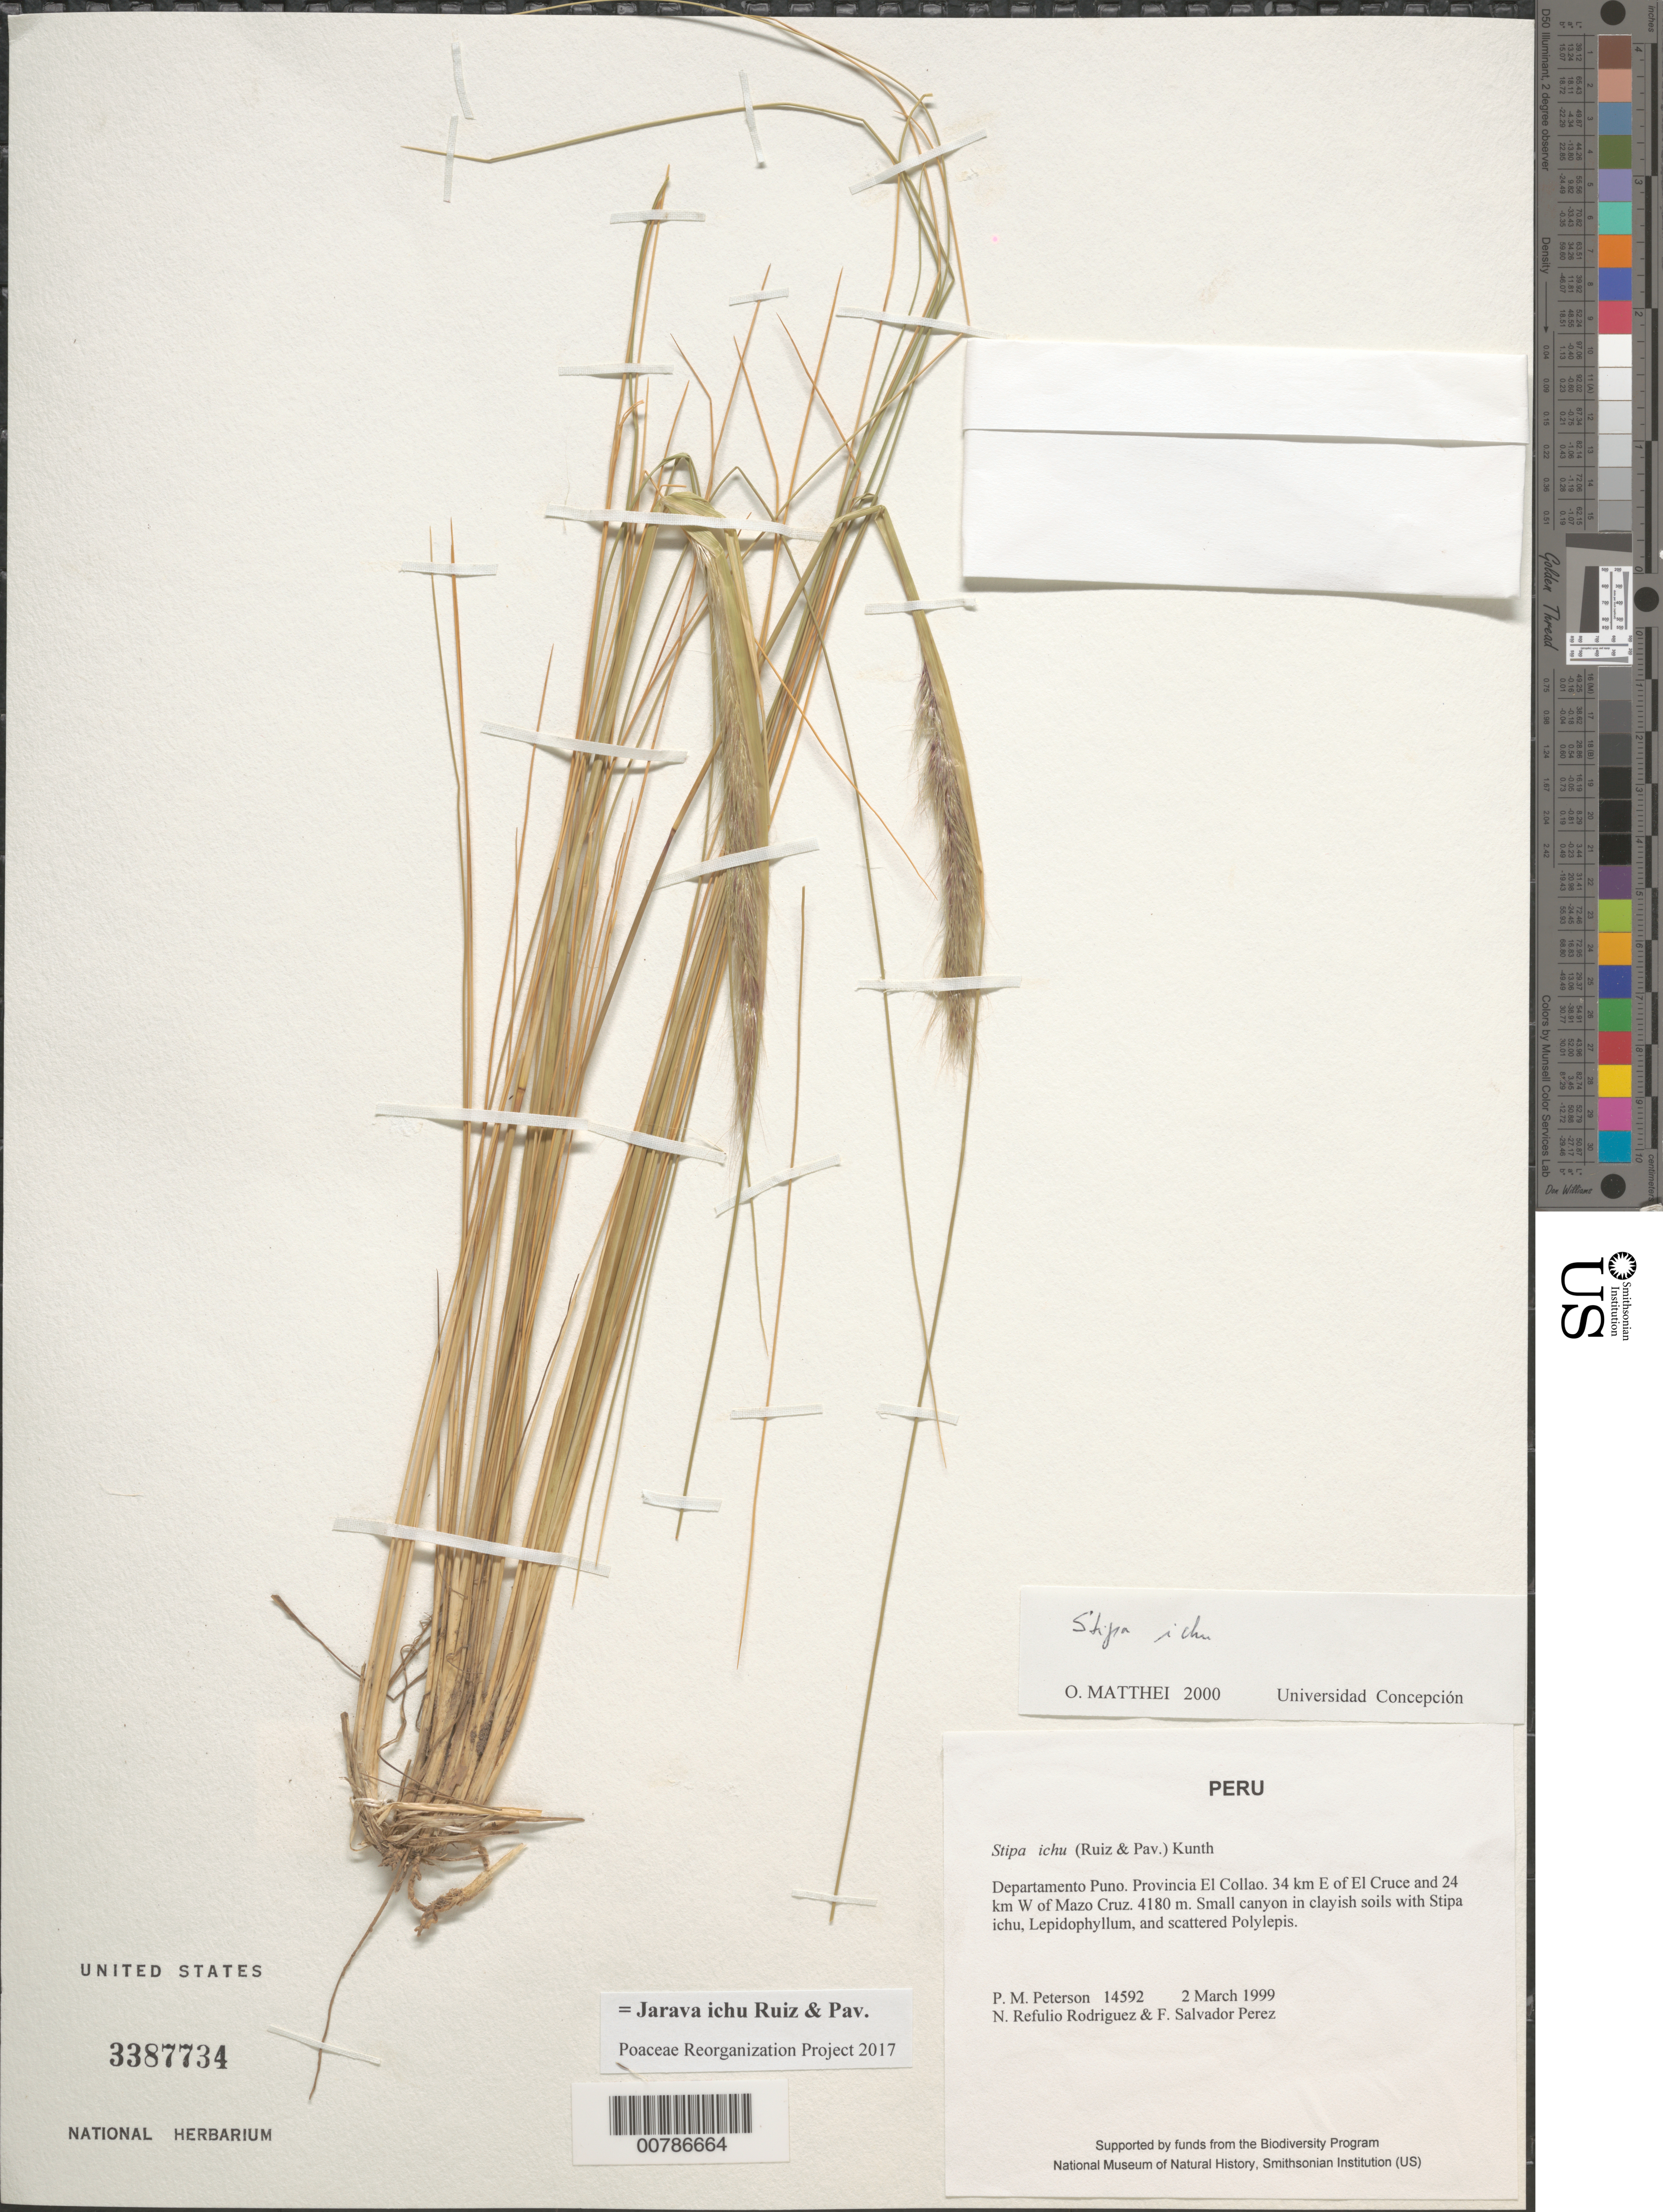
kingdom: Plantae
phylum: Tracheophyta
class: Liliopsida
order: Poales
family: Poaceae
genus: Jarava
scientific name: Jarava ichu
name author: Ruiz & Pav.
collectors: P. M. Peterson, N. Refulio-Rodríguez & F. Salvador Perez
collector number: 14592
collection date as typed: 02 Mar 1999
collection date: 1999-03-02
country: Peru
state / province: Puno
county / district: El Collao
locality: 34 km E of El Cruce and 24 km W of Mazo Cruz.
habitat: Small canyon in clayish soils with Stipa ichu, Lepidophyllum and scattered Polylepis.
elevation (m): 4180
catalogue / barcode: US 3387734